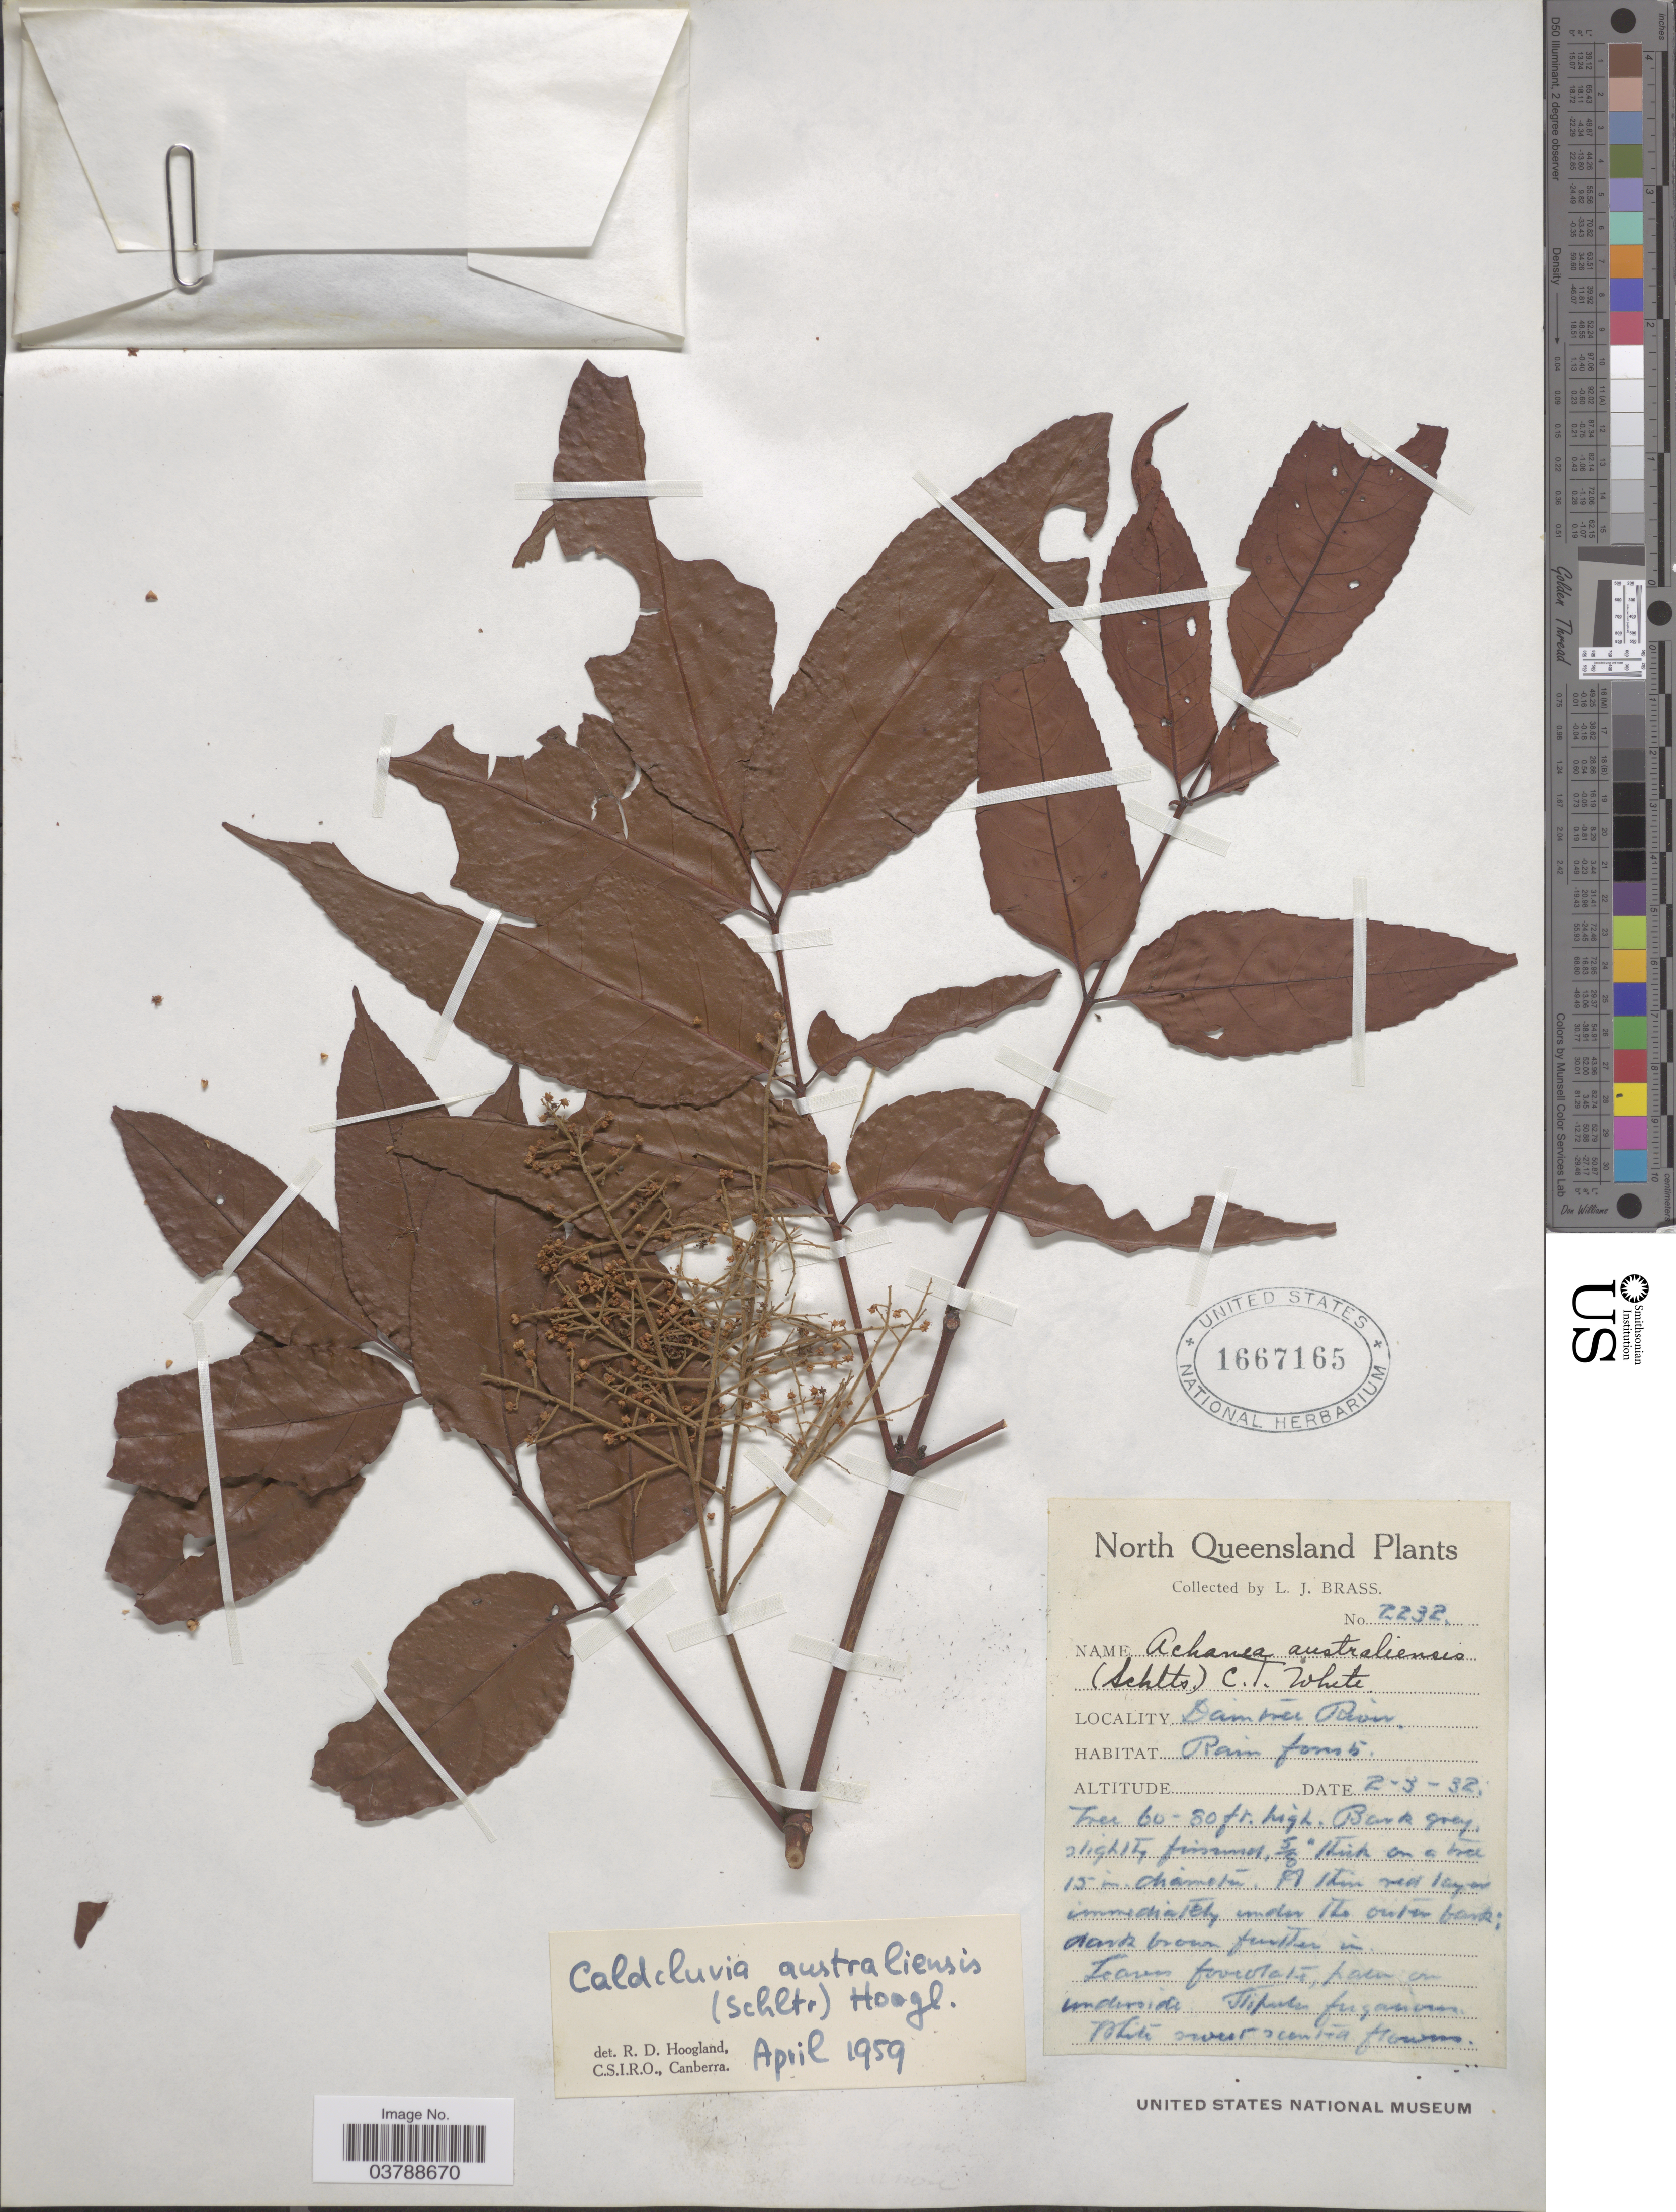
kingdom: Plantae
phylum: Tracheophyta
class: Magnoliopsida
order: Oxalidales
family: Cunoniaceae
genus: Caldcluvia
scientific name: Caldcluvia australiensis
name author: (Schltr.) Hoogland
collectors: L. J. Brass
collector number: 2232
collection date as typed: Transcribed d/m/y: 2/3/32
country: Australia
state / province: Queensland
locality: North Queensland. Dam Tree* River.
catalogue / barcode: US 1667165